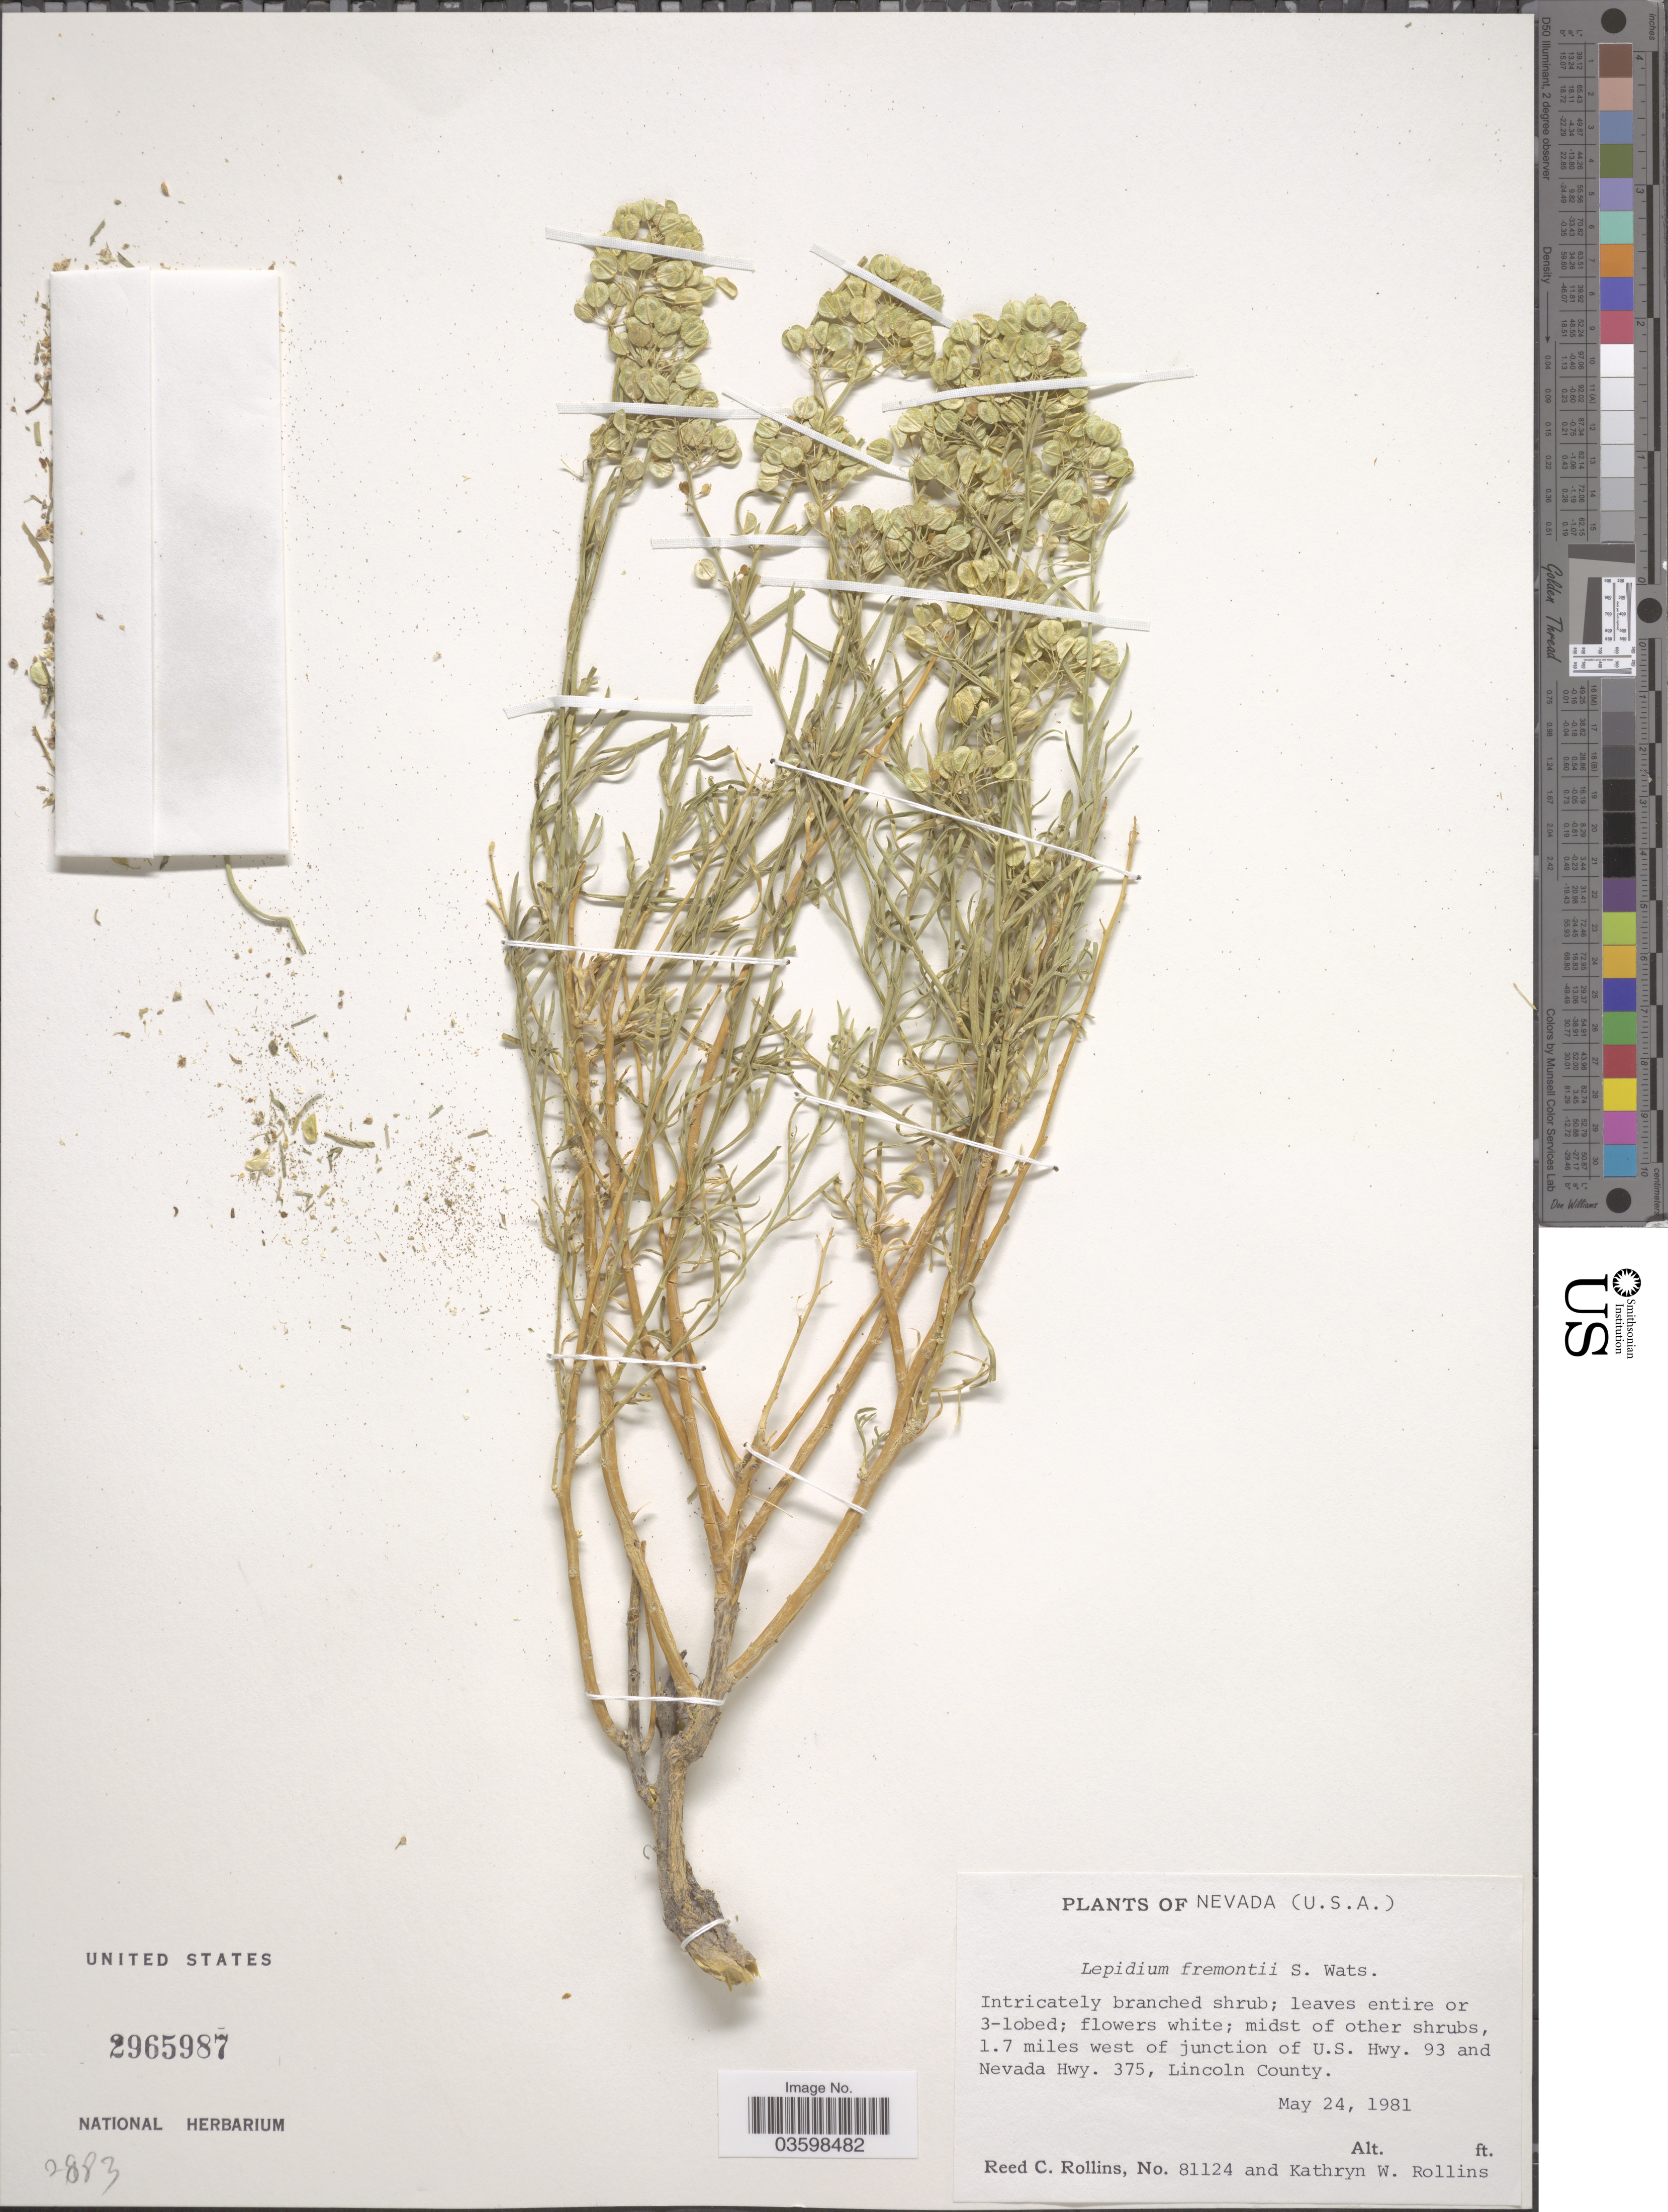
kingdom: Plantae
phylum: Tracheophyta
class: Magnoliopsida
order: Brassicales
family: Brassicaceae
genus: Lepidium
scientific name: Lepidium fremontii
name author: S. Watson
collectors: R. C. Rollins & K. W. Rollins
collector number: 81124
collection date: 1981-05-24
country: United States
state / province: Nevada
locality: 1.7 miles west of junction of U.S. Hwy. 93 and Nevada Hwy. 375, Lincoln County.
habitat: midst of other shrubs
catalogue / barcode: US 2965987